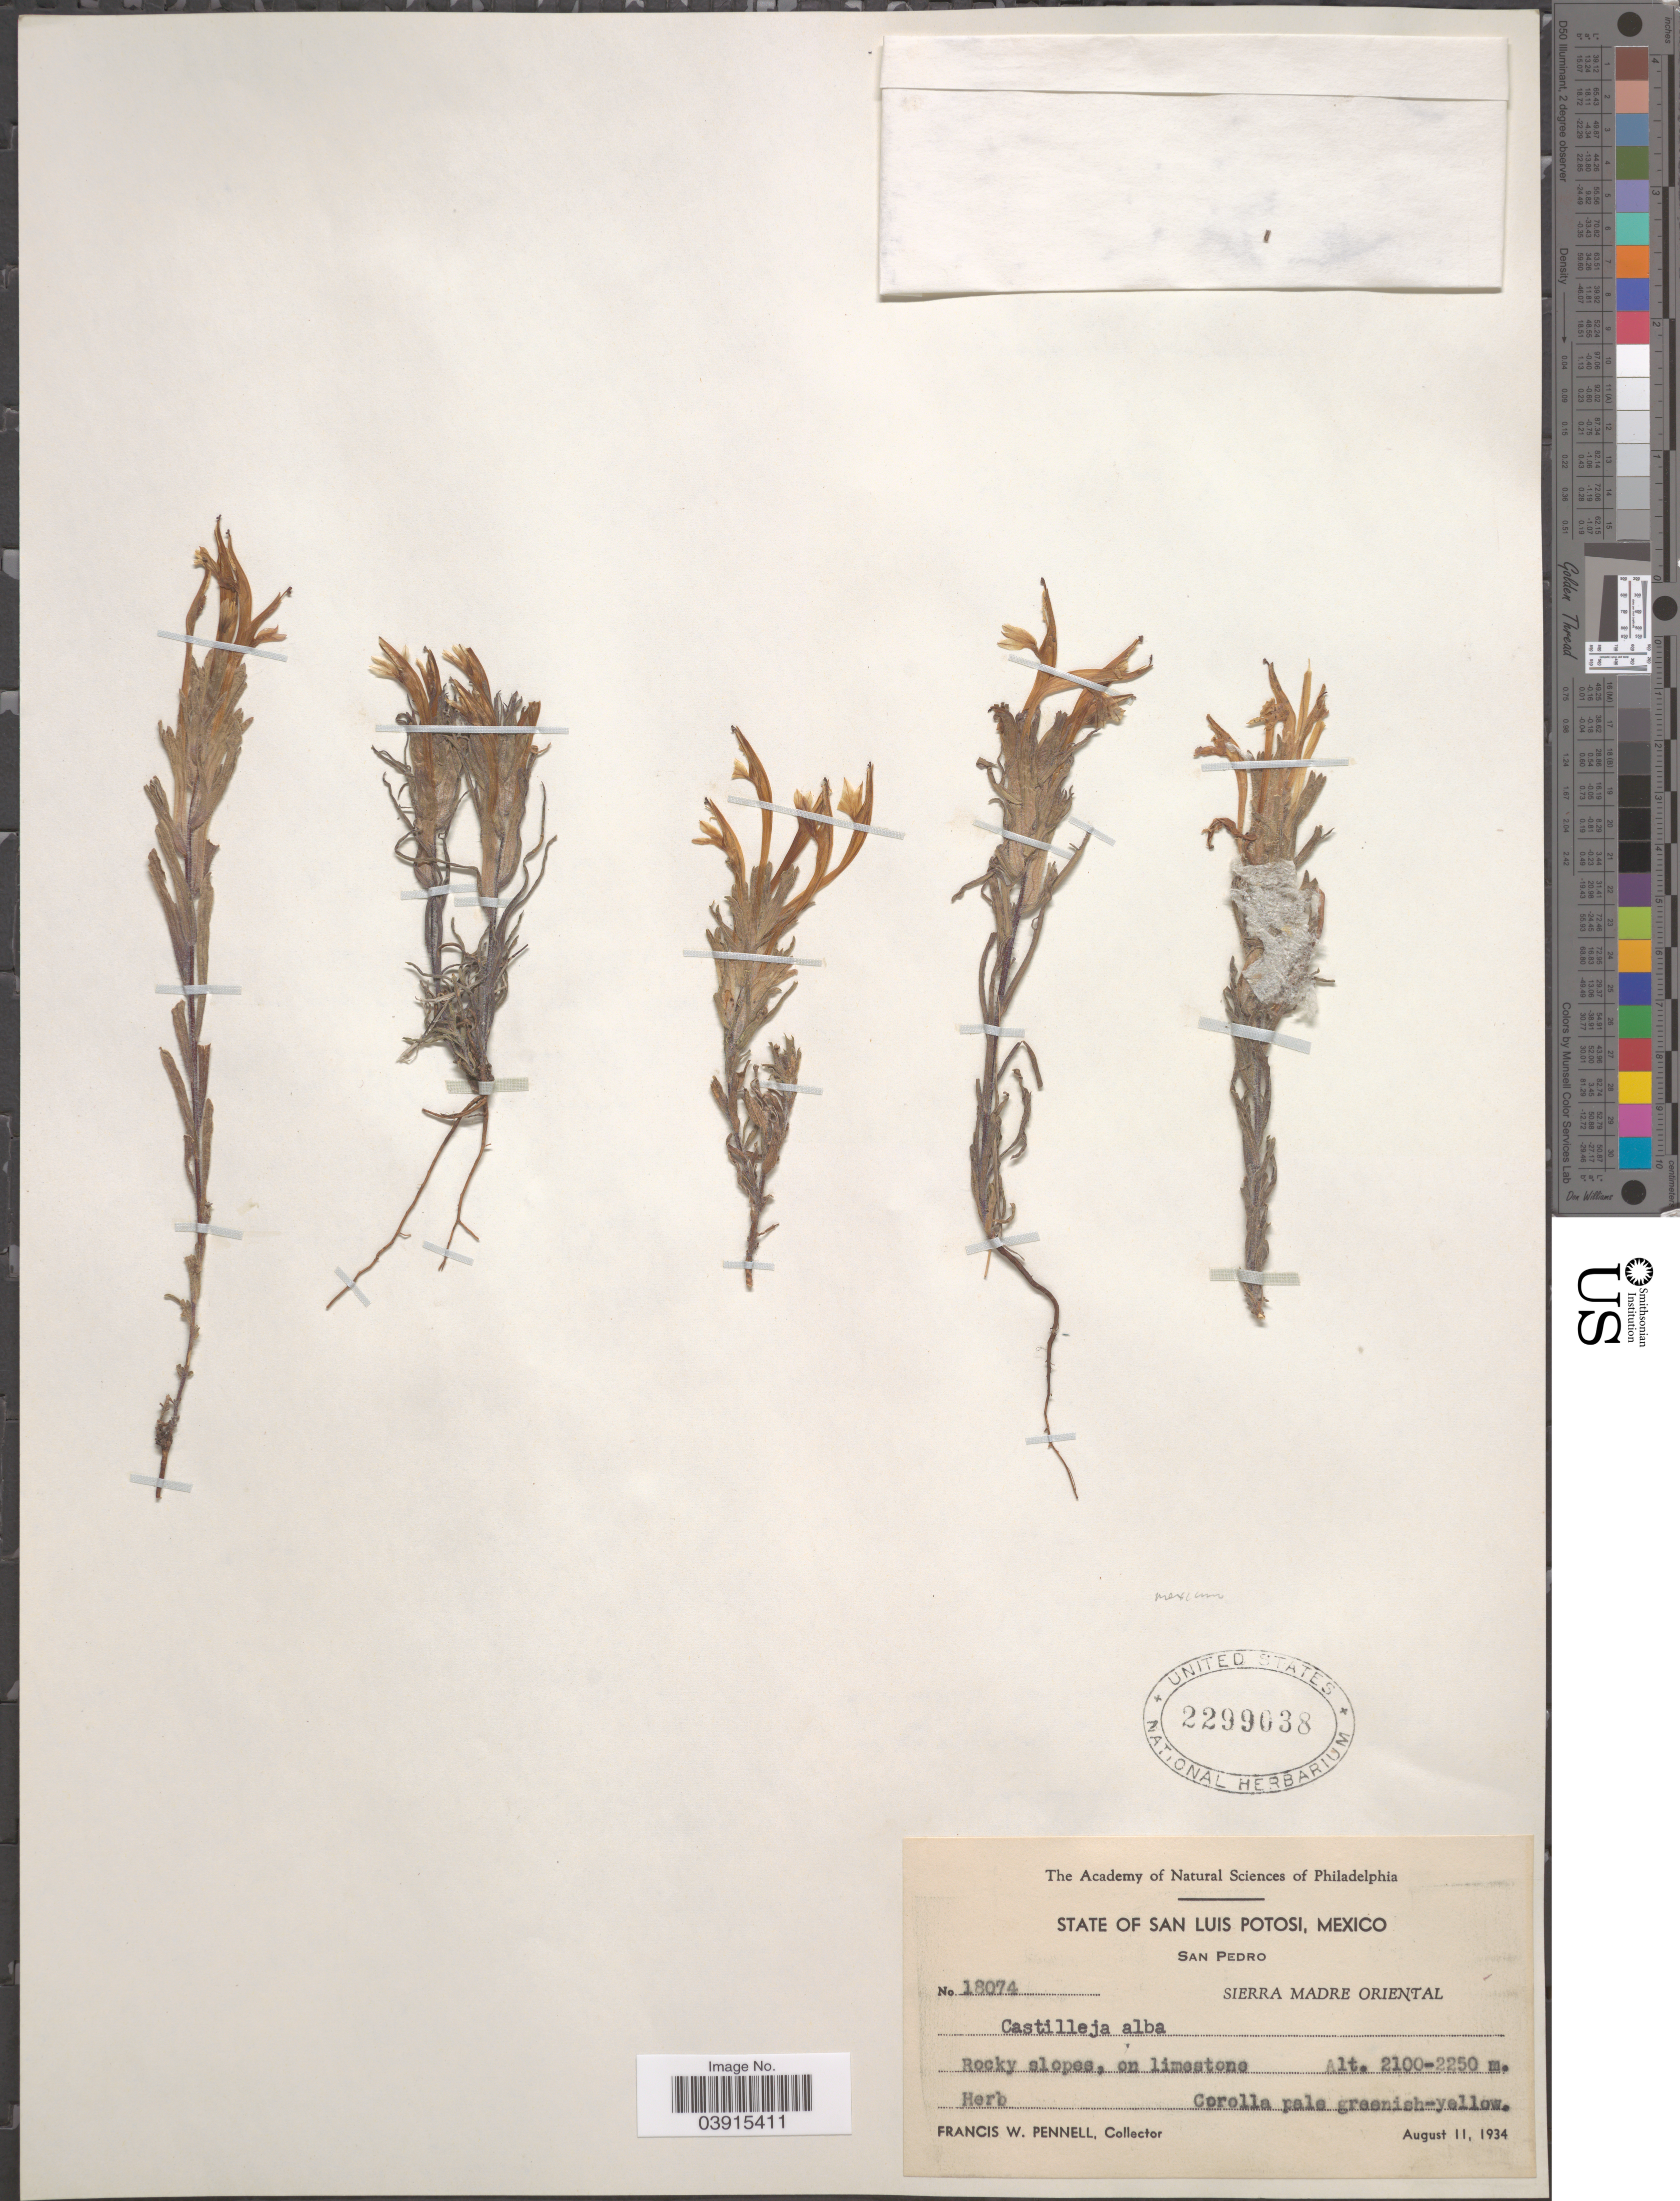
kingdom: Plantae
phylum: Tracheophyta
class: Magnoliopsida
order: Lamiales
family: Orobanchaceae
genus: Castilleja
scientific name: Castilleja mexicana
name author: (Hemsl.) A. Gray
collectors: F. W. Pennell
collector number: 18074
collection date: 1934-08-11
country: Mexico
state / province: San Luis Potosí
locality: San Pedro. Sierra Madre Oriental.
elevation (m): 2100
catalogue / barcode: US 2299038